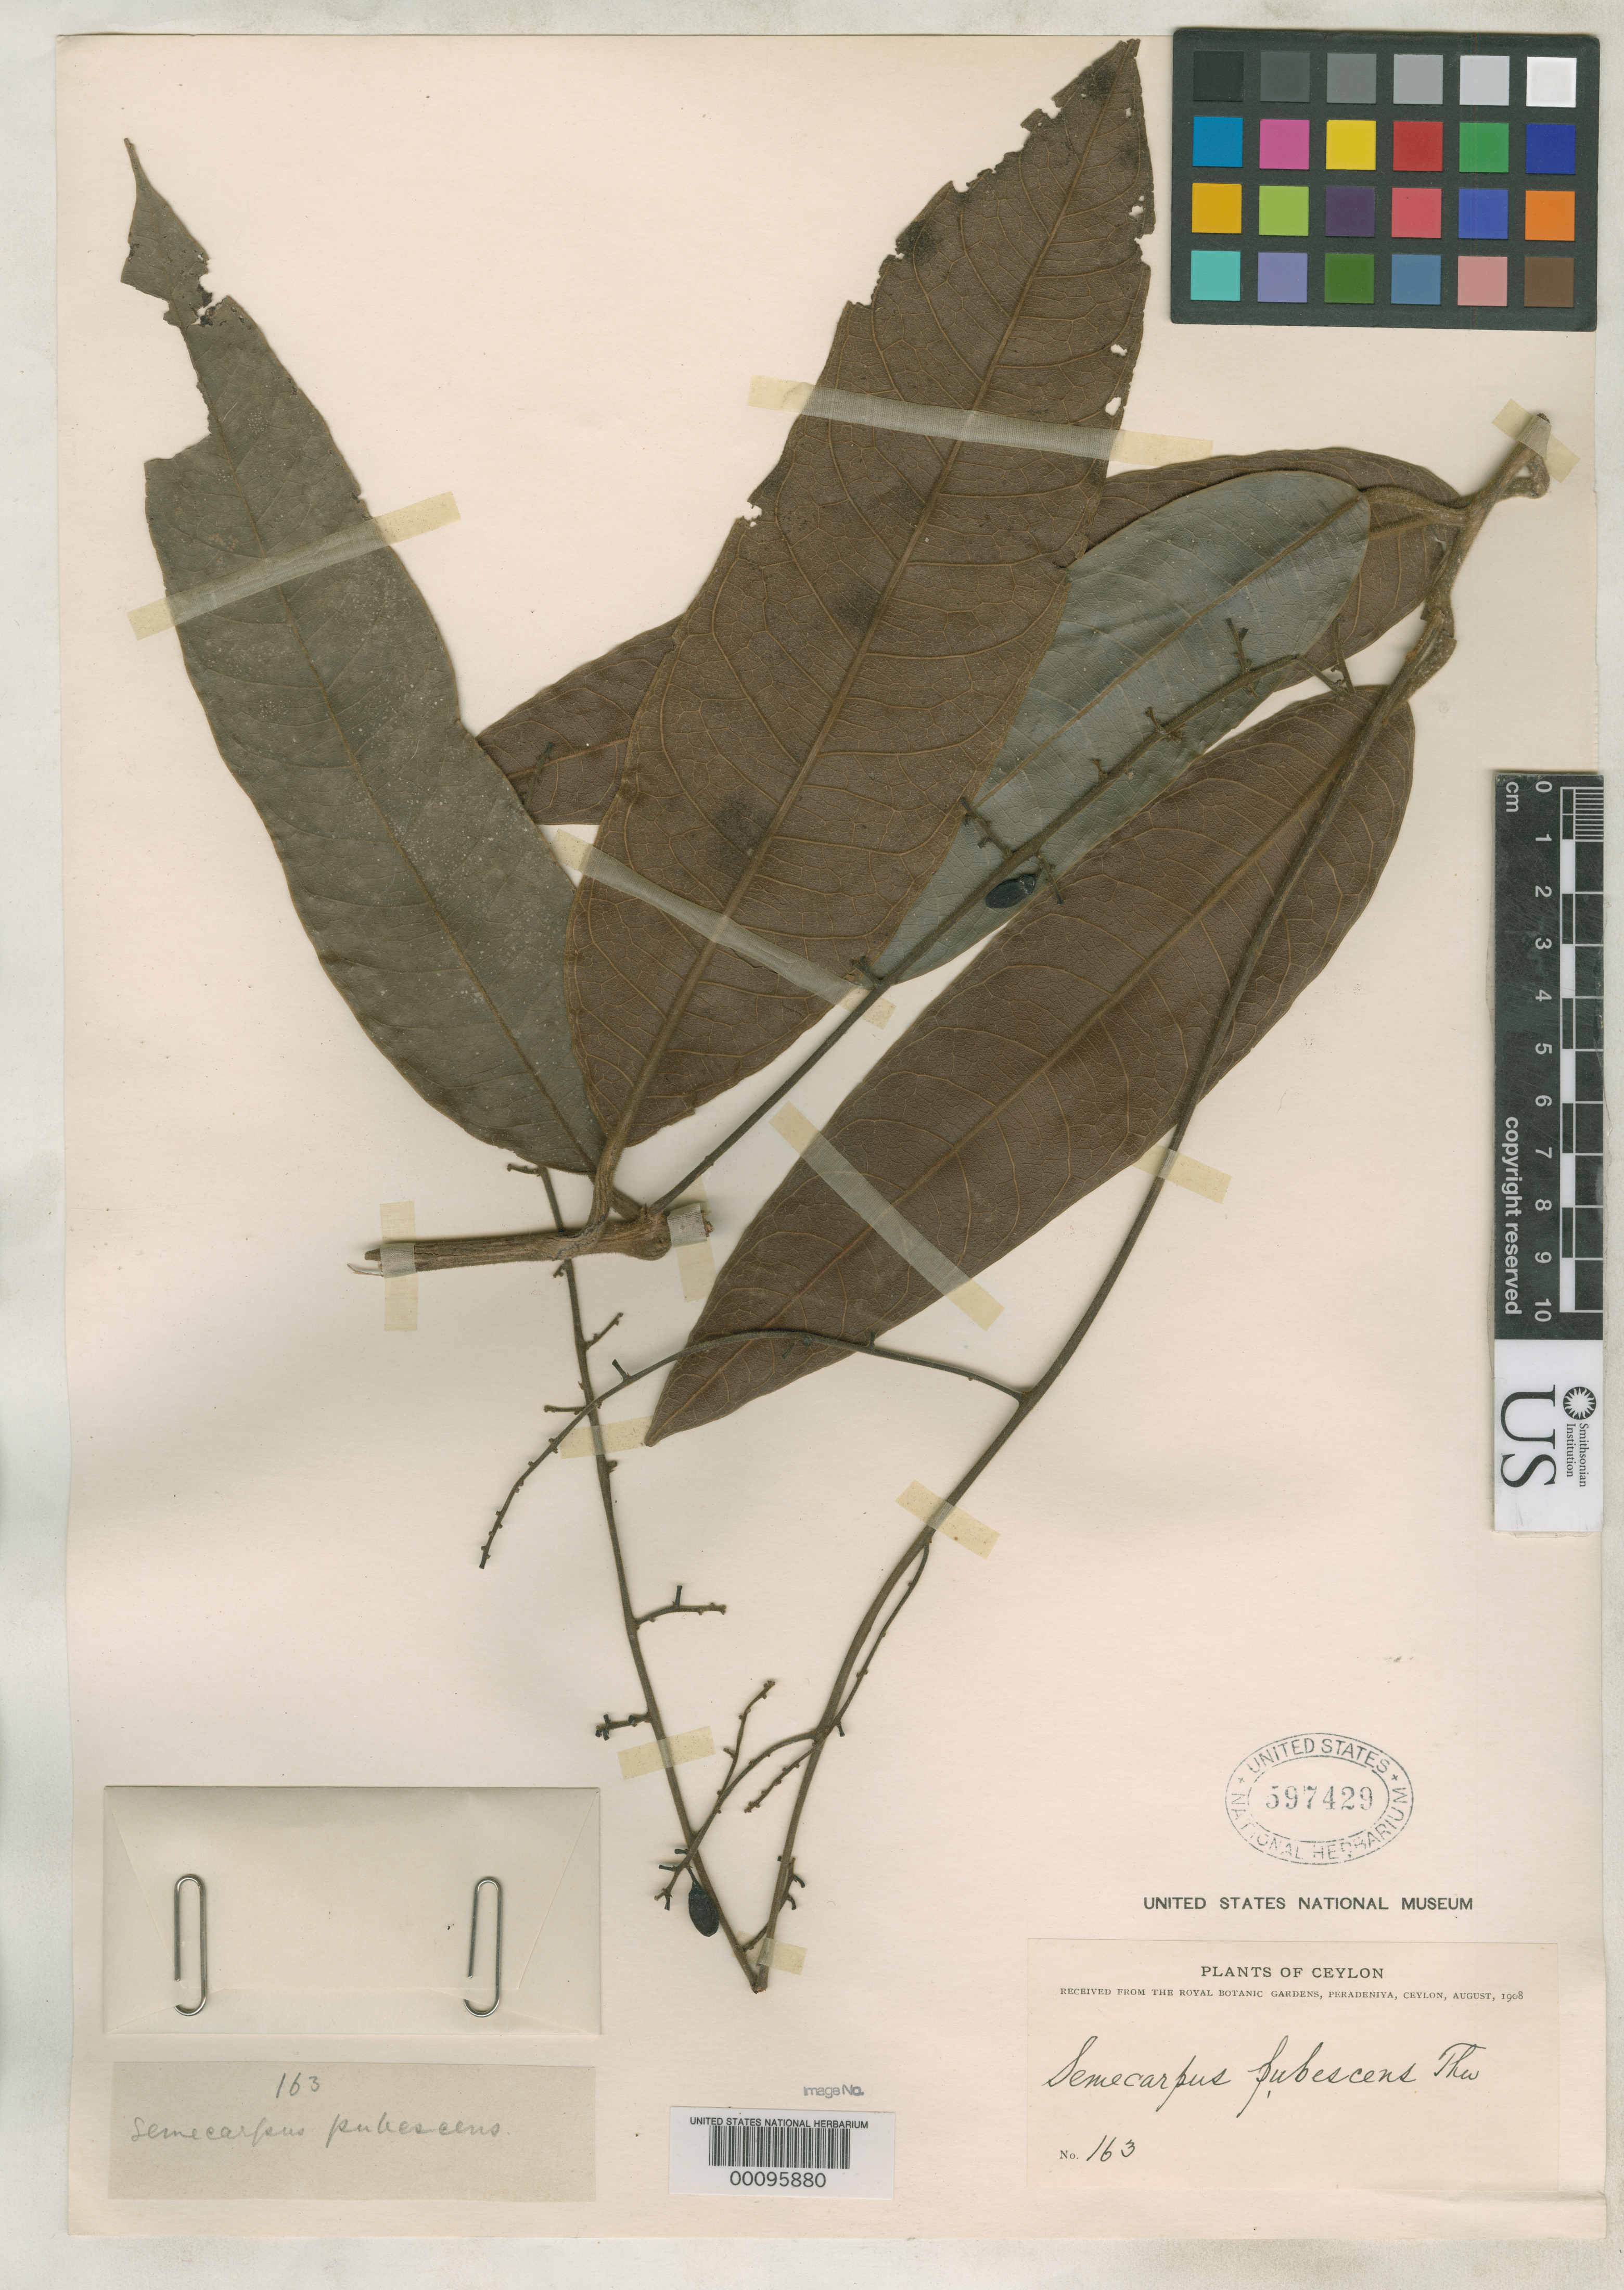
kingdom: Plantae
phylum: Tracheophyta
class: Magnoliopsida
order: Sapindales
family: Anacardiaceae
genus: Semecarpus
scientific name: Semecarpus pubescens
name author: Thwaites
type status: Isotype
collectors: G. H. K. Thwaites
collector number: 163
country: Sri Lanka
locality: Ratnapoora District.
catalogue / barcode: US 597429